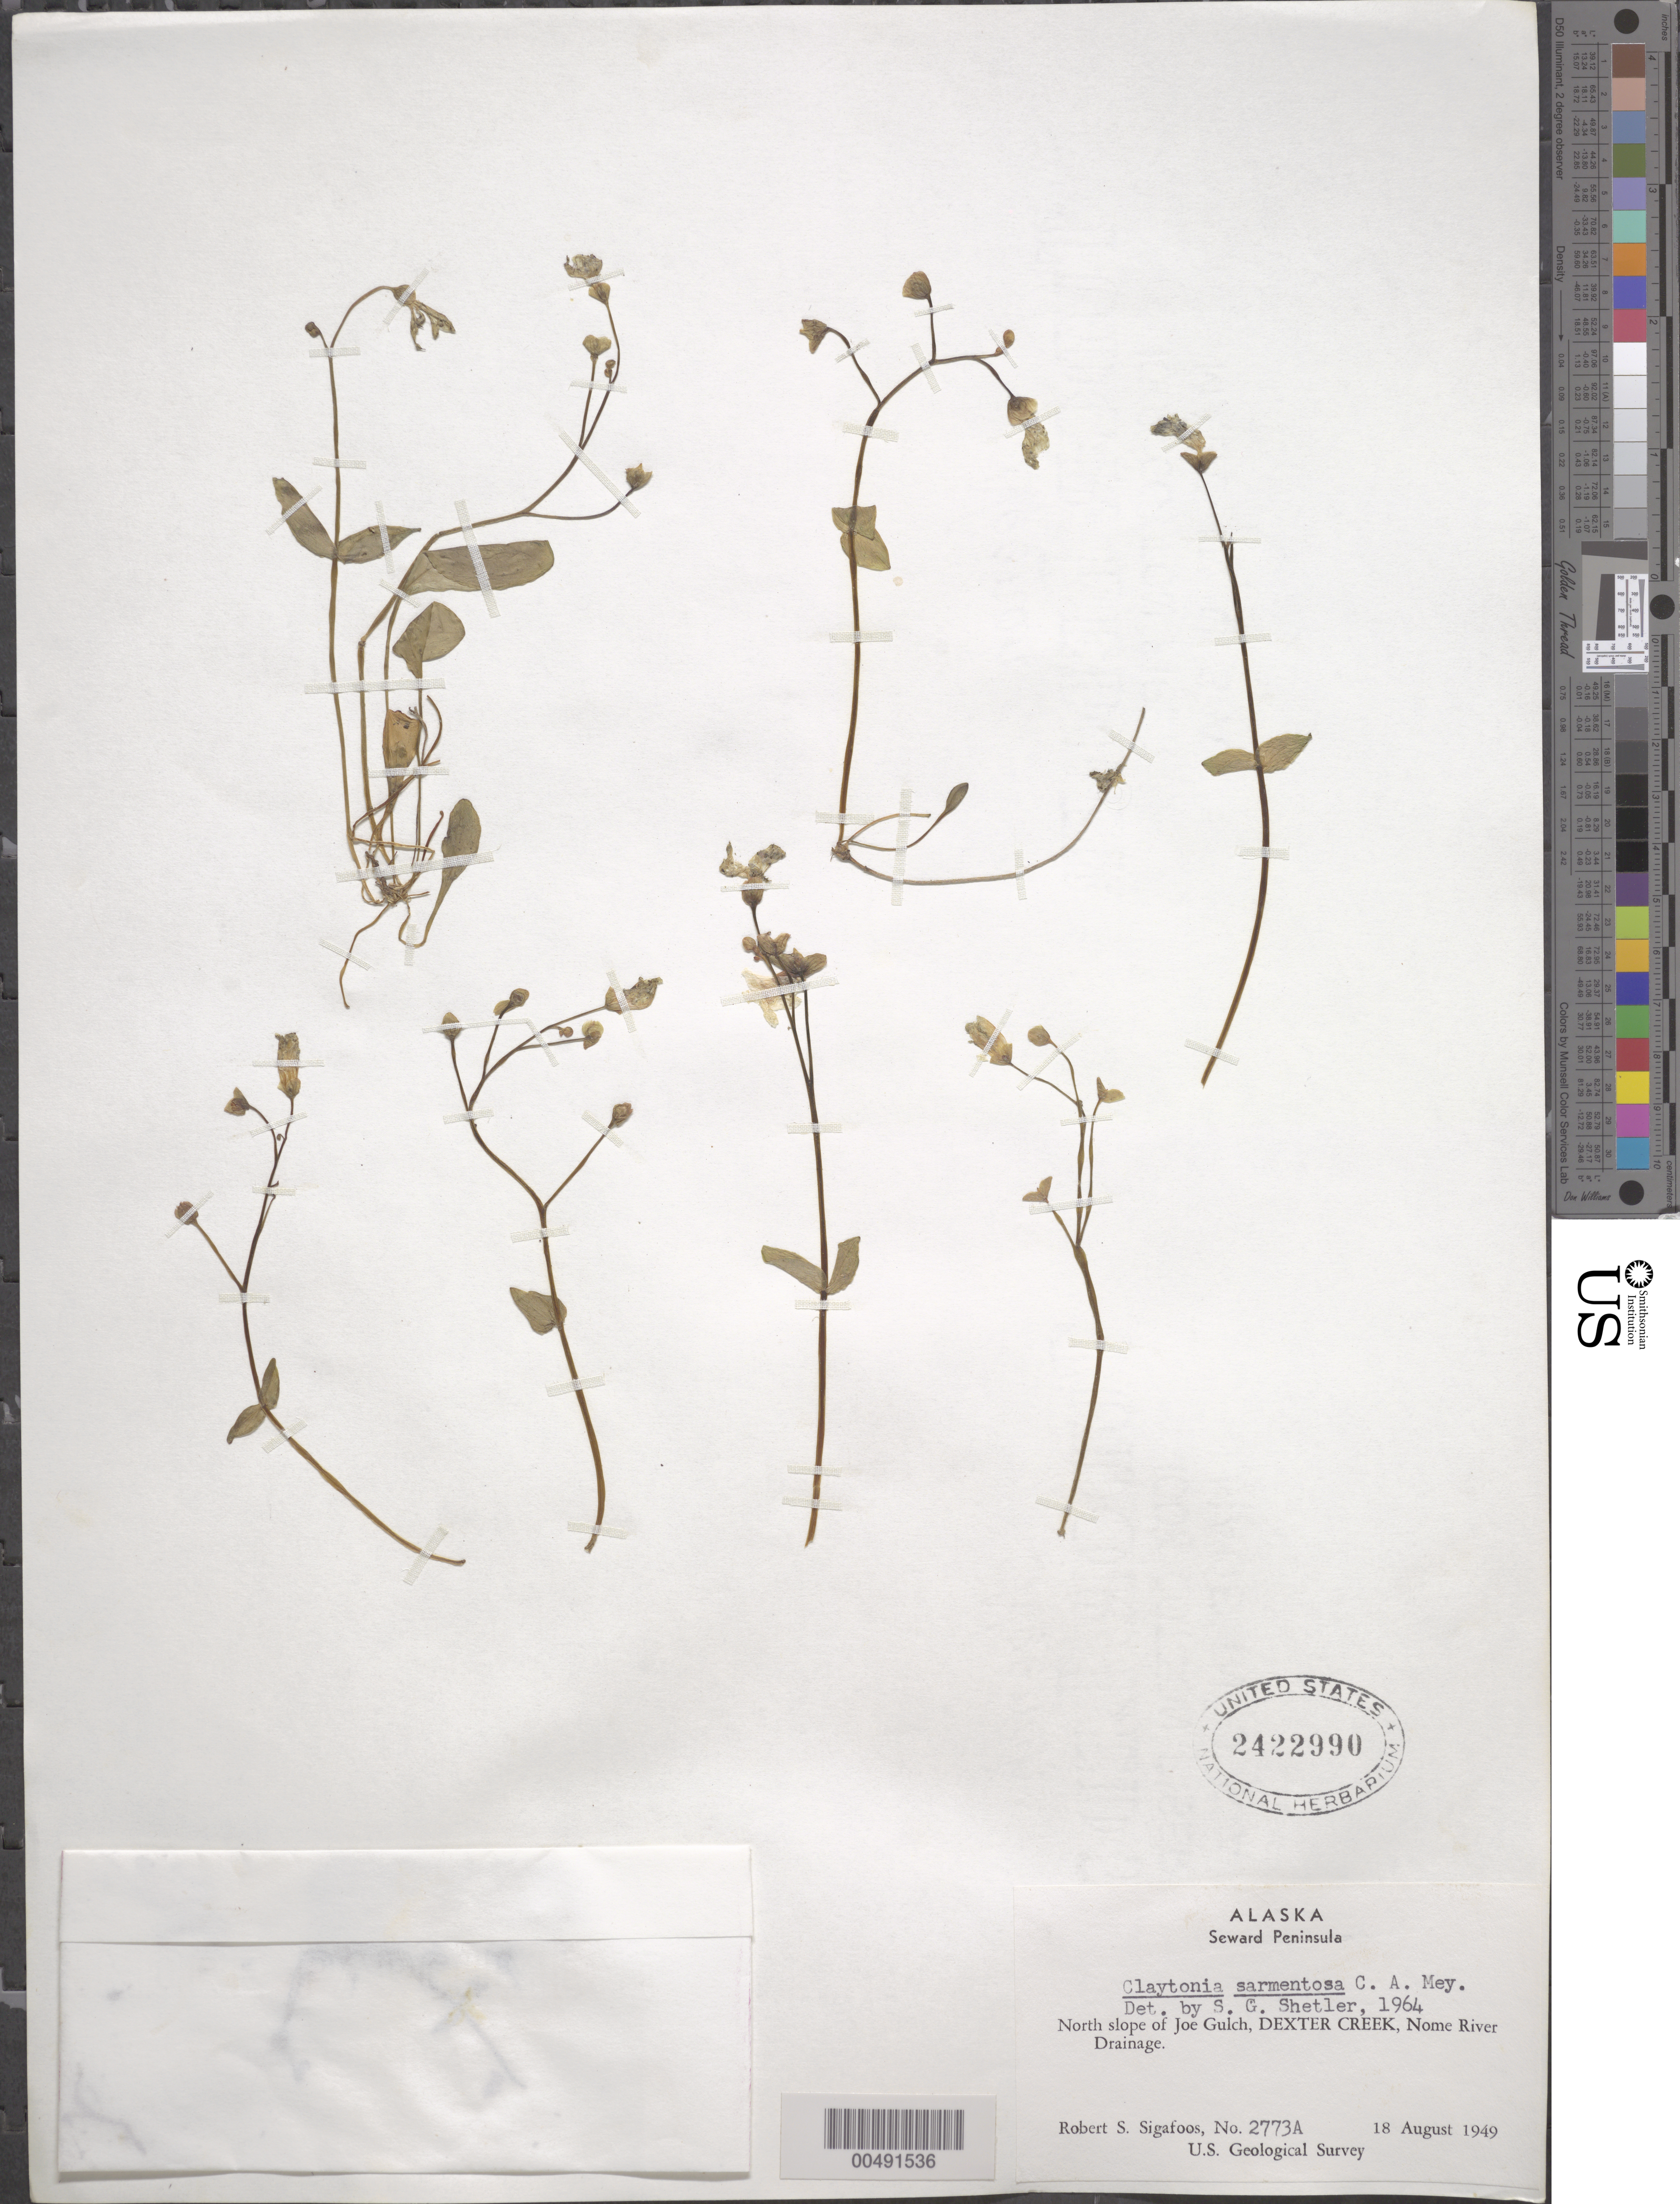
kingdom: Plantae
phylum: Tracheophyta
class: Magnoliopsida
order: Caryophyllales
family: Montiaceae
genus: Claytonia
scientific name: Claytonia sarmentosa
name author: C.A. Mey.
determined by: Shetler, Stanwyn G., (US), NMNH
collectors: R. Sigafoos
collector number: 2773A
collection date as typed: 18 Aug 1949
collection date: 1949-08-18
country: United States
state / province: Alaska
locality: Seward Peninsula, Nome River Drainage, Dexter Creek, north slope of Joe Gulch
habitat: north slope of gulch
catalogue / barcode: US 2423990